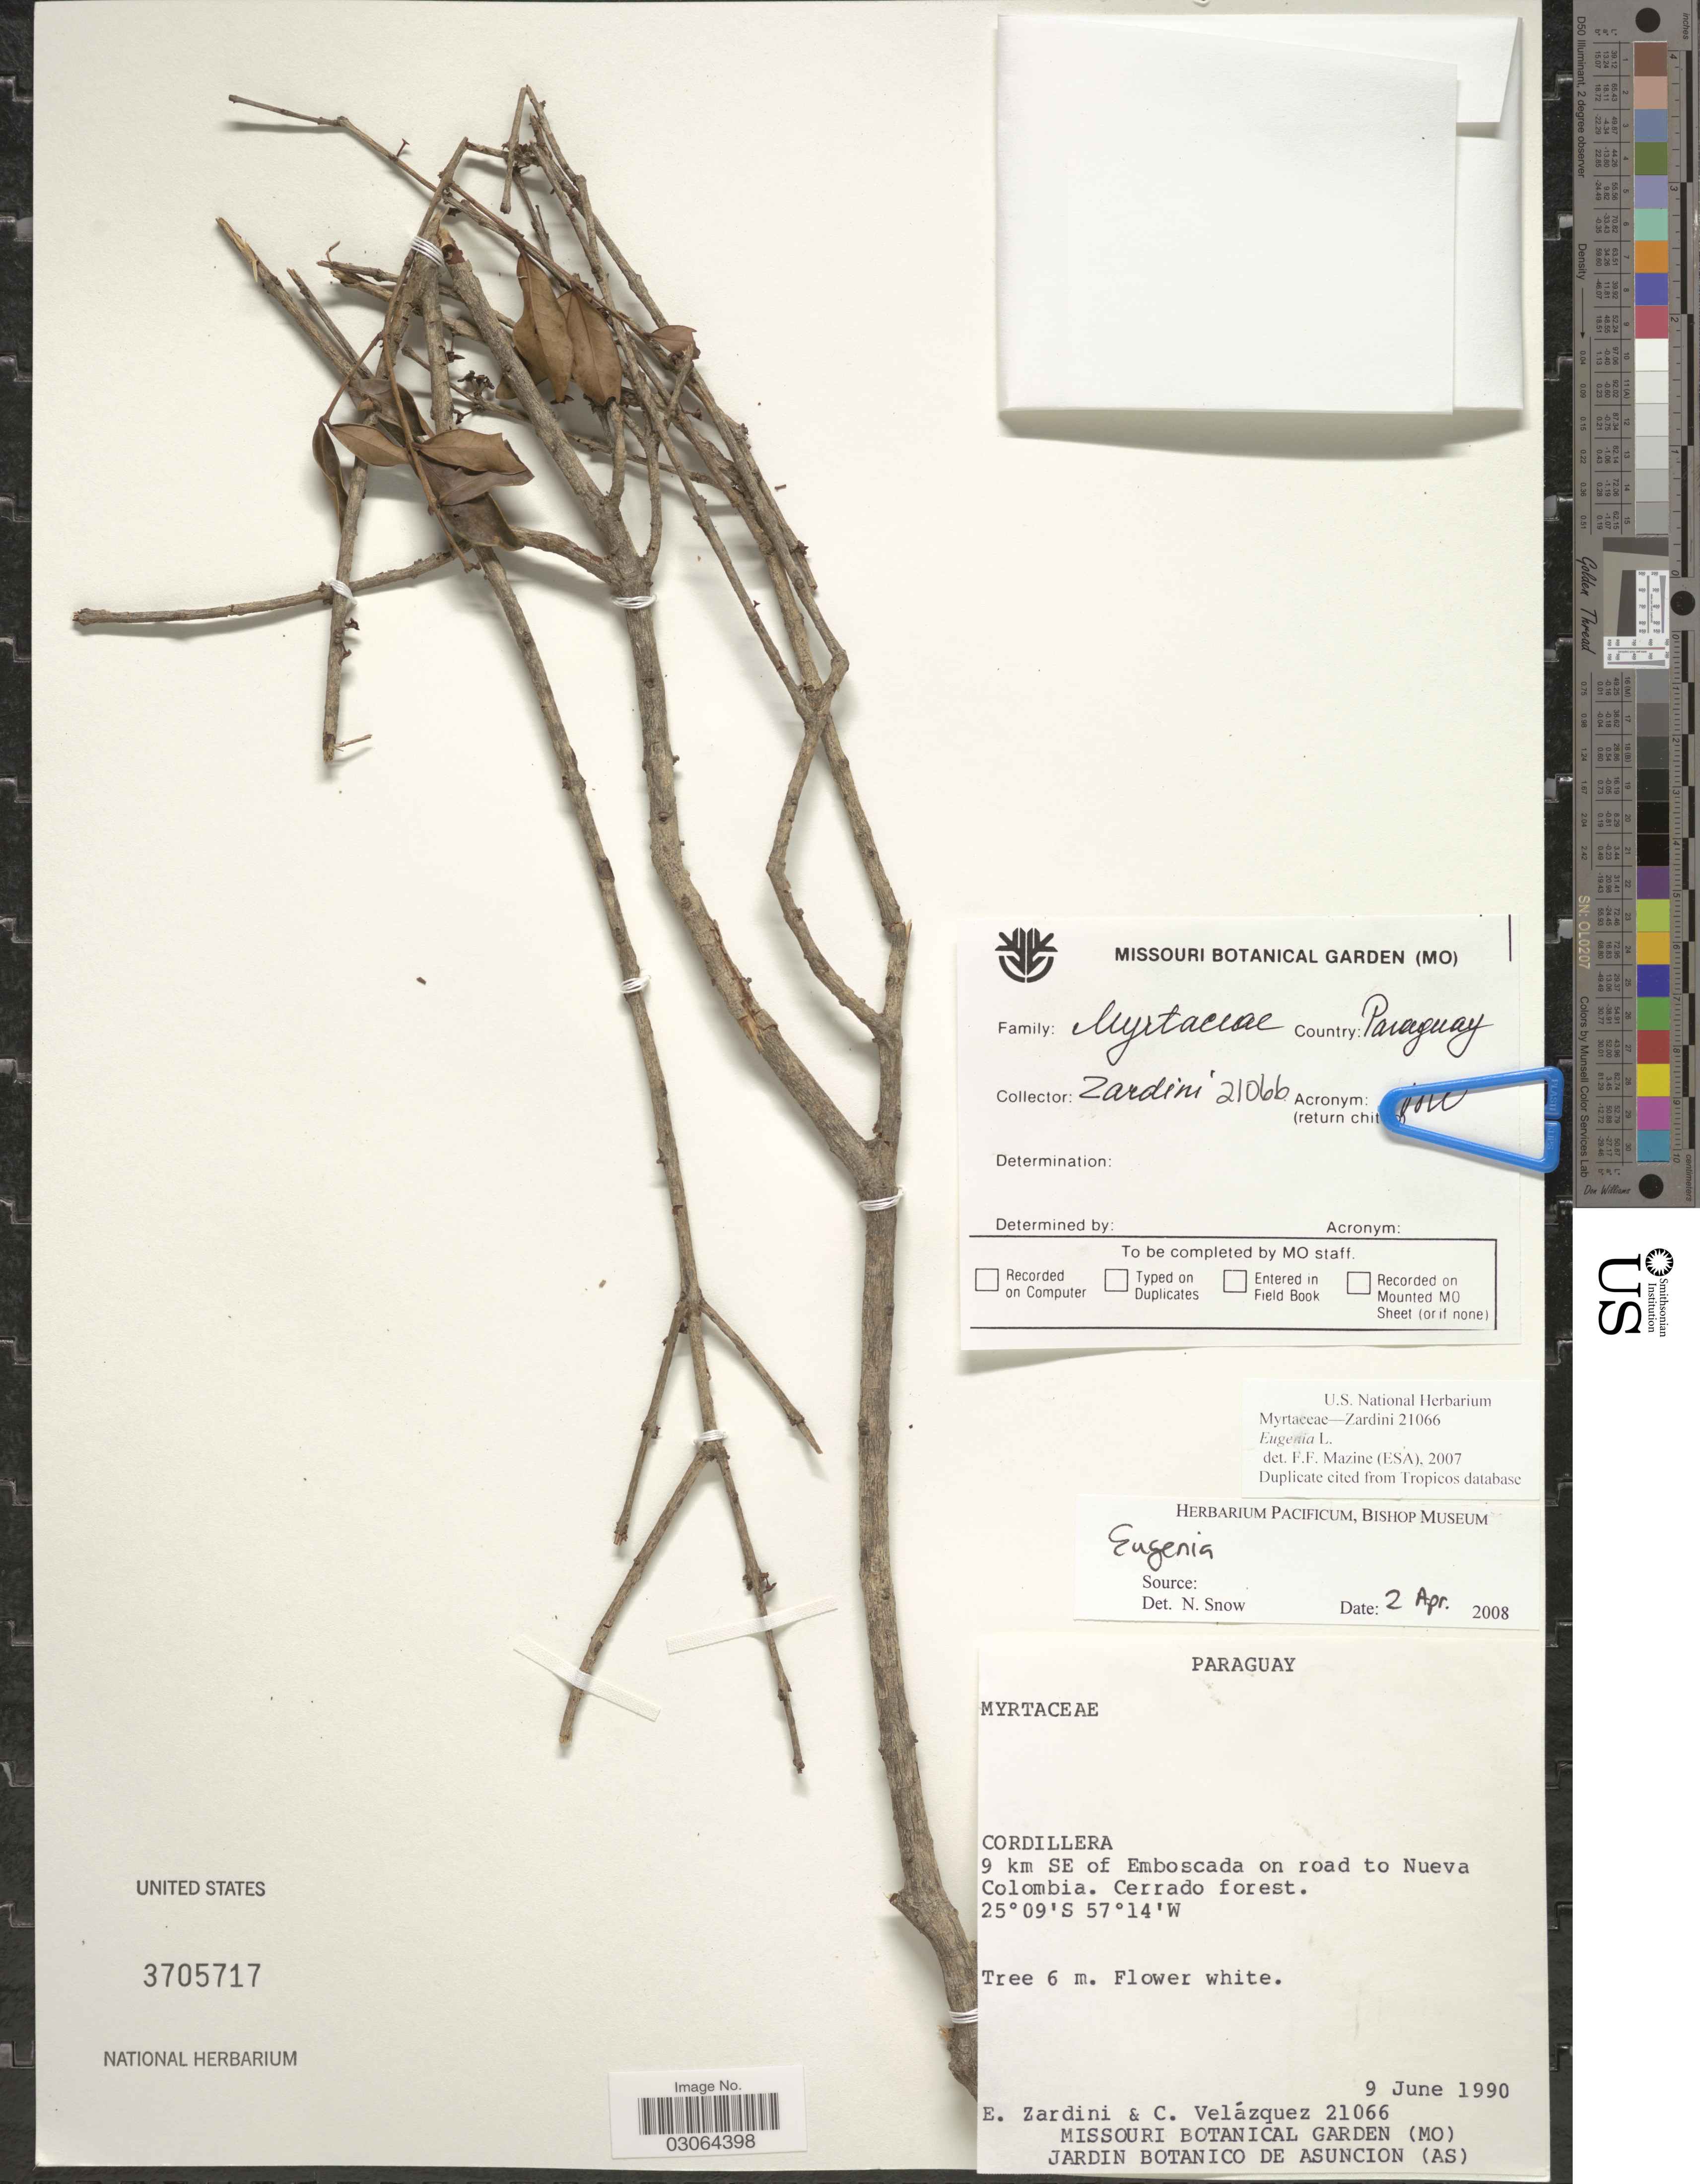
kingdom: Plantae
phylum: Tracheophyta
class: Magnoliopsida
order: Myrtales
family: Myrtaceae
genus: Eugenia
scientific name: Eugenia sp.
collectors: E. Zardini & U. Velázquez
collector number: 21066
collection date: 1990-06-09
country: Paraguay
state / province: Cordillera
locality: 5 km SE of Emboscada on road to Nueva Colombia, Cerrado forest.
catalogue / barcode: US 3705717